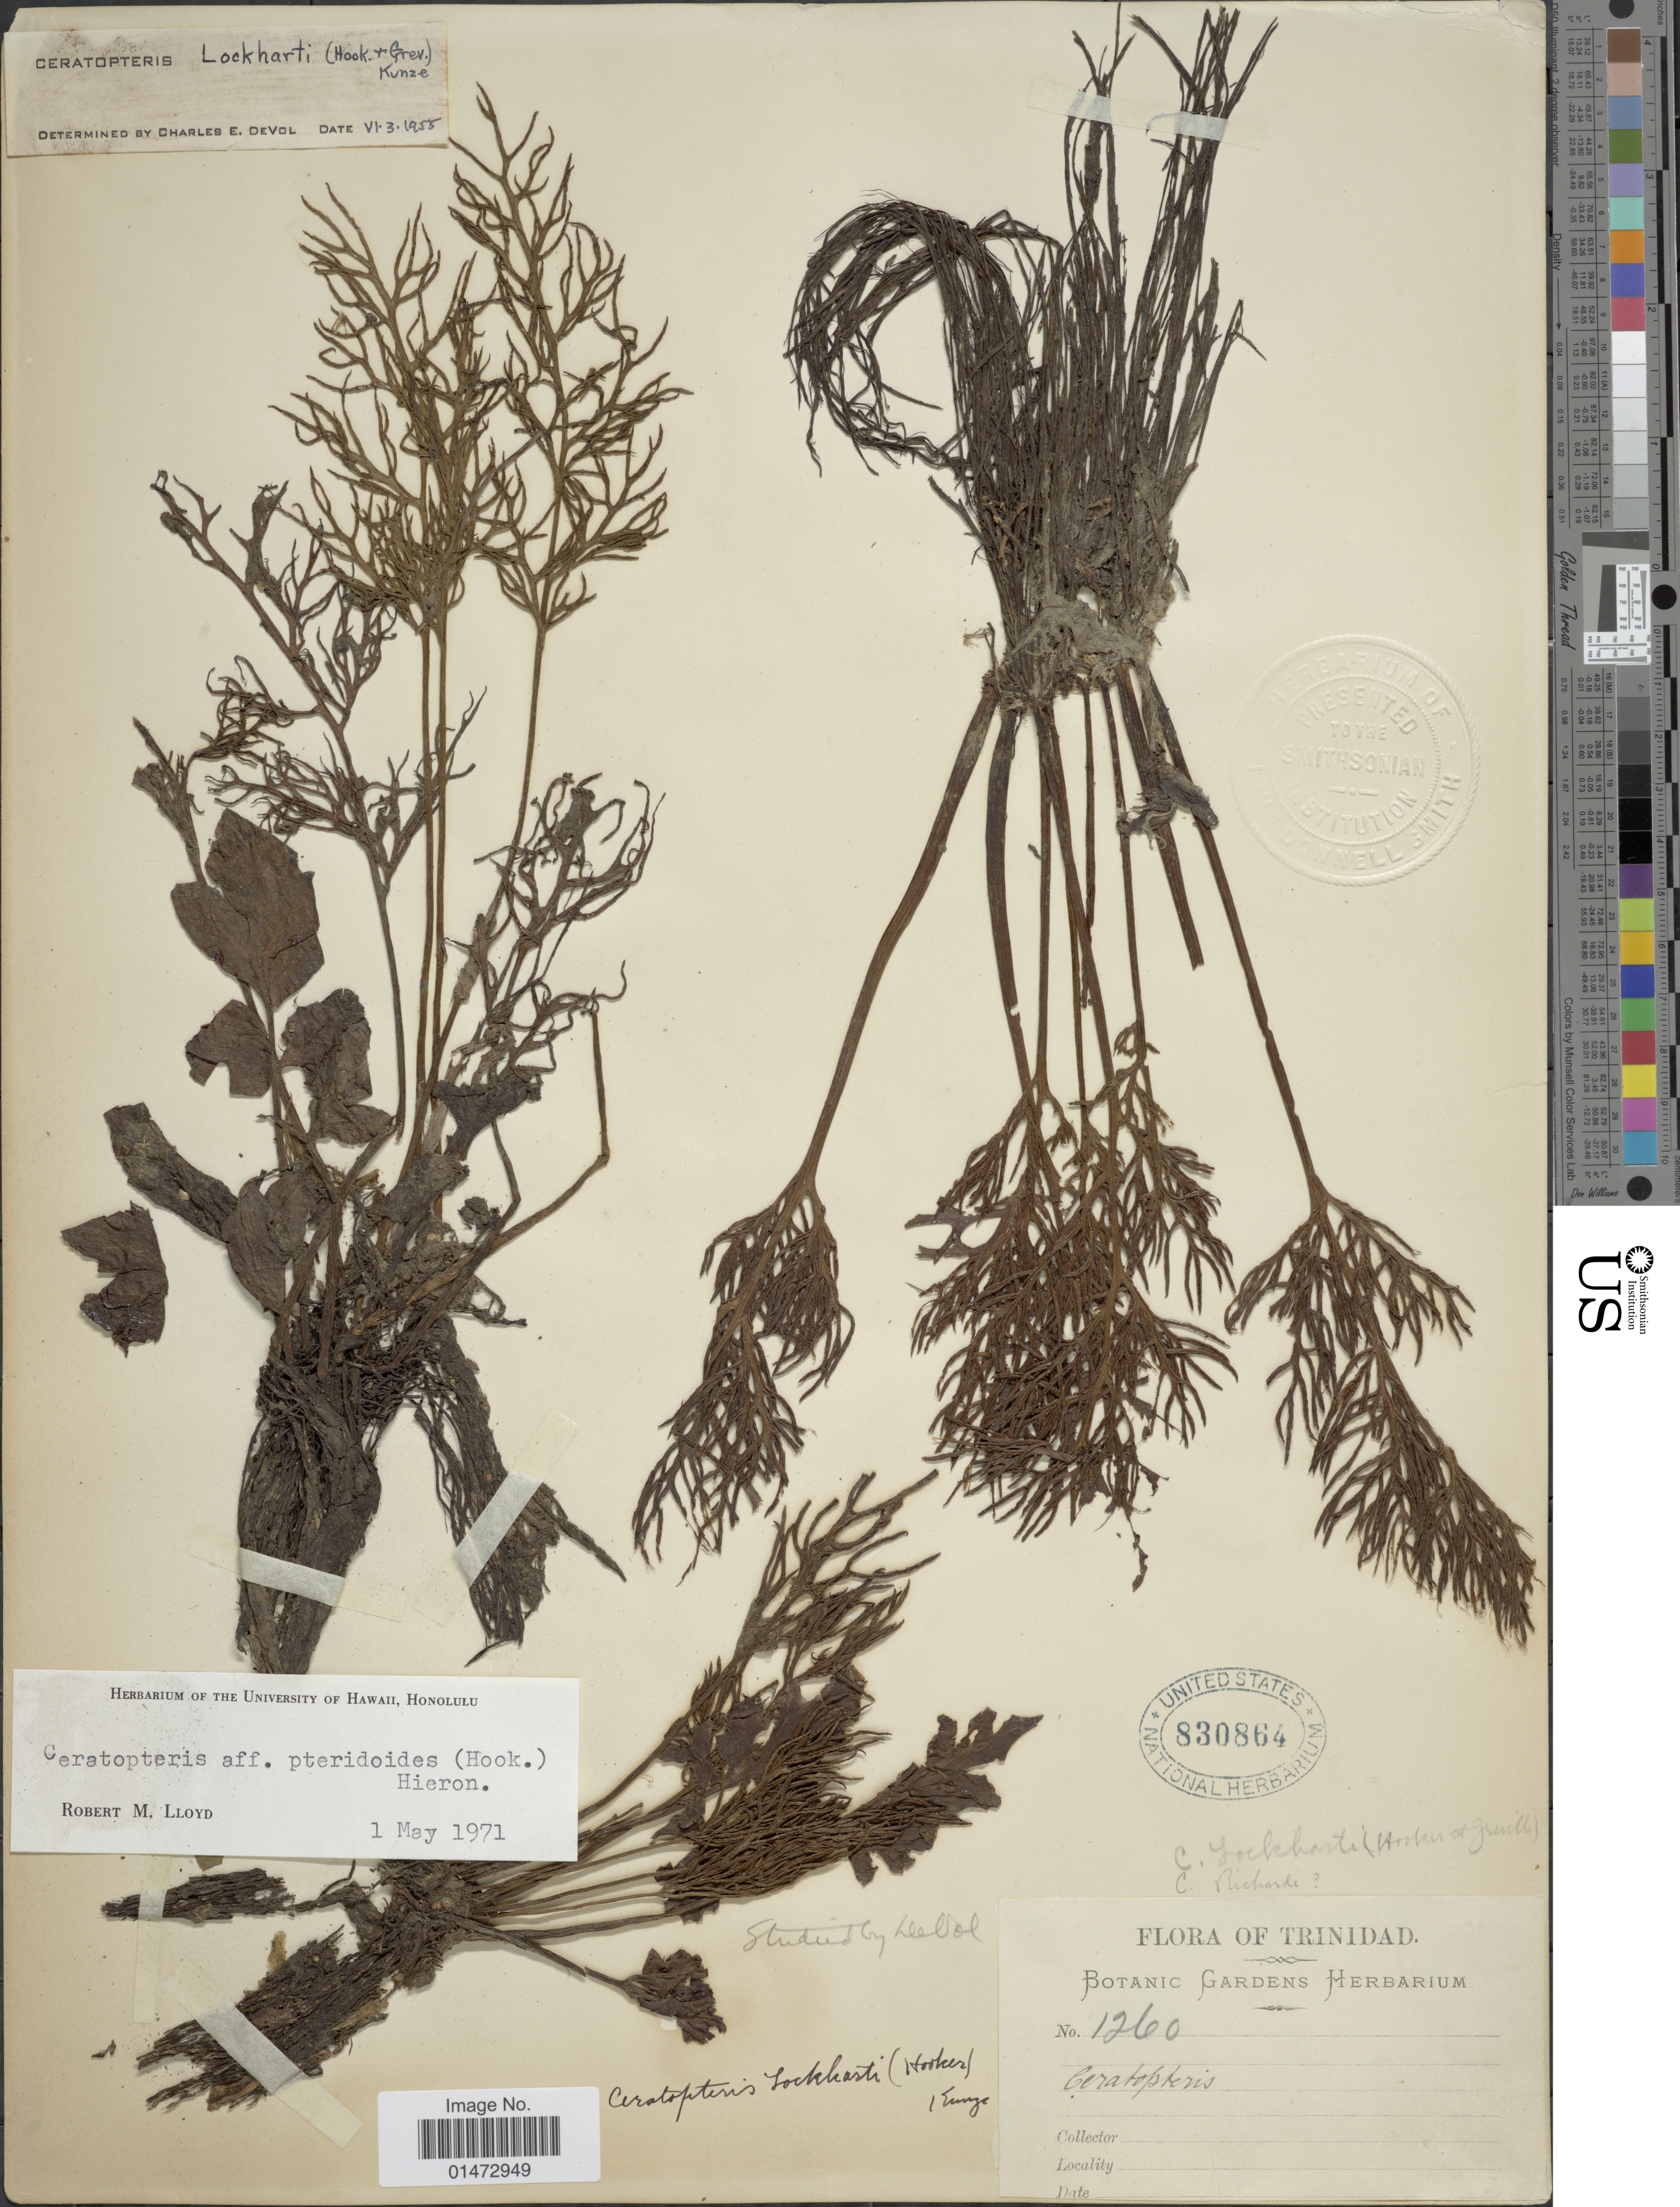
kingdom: Plantae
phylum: Tracheophyta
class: Polypodiopsida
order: Polypodiales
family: Pteridaceae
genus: Ceratopteris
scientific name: Ceratopteris pteridioides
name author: (Hook.) Hieron.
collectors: Botanic Gardens Herbarium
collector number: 1260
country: Trinidad and Tobago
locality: Trinidad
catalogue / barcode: US 830864